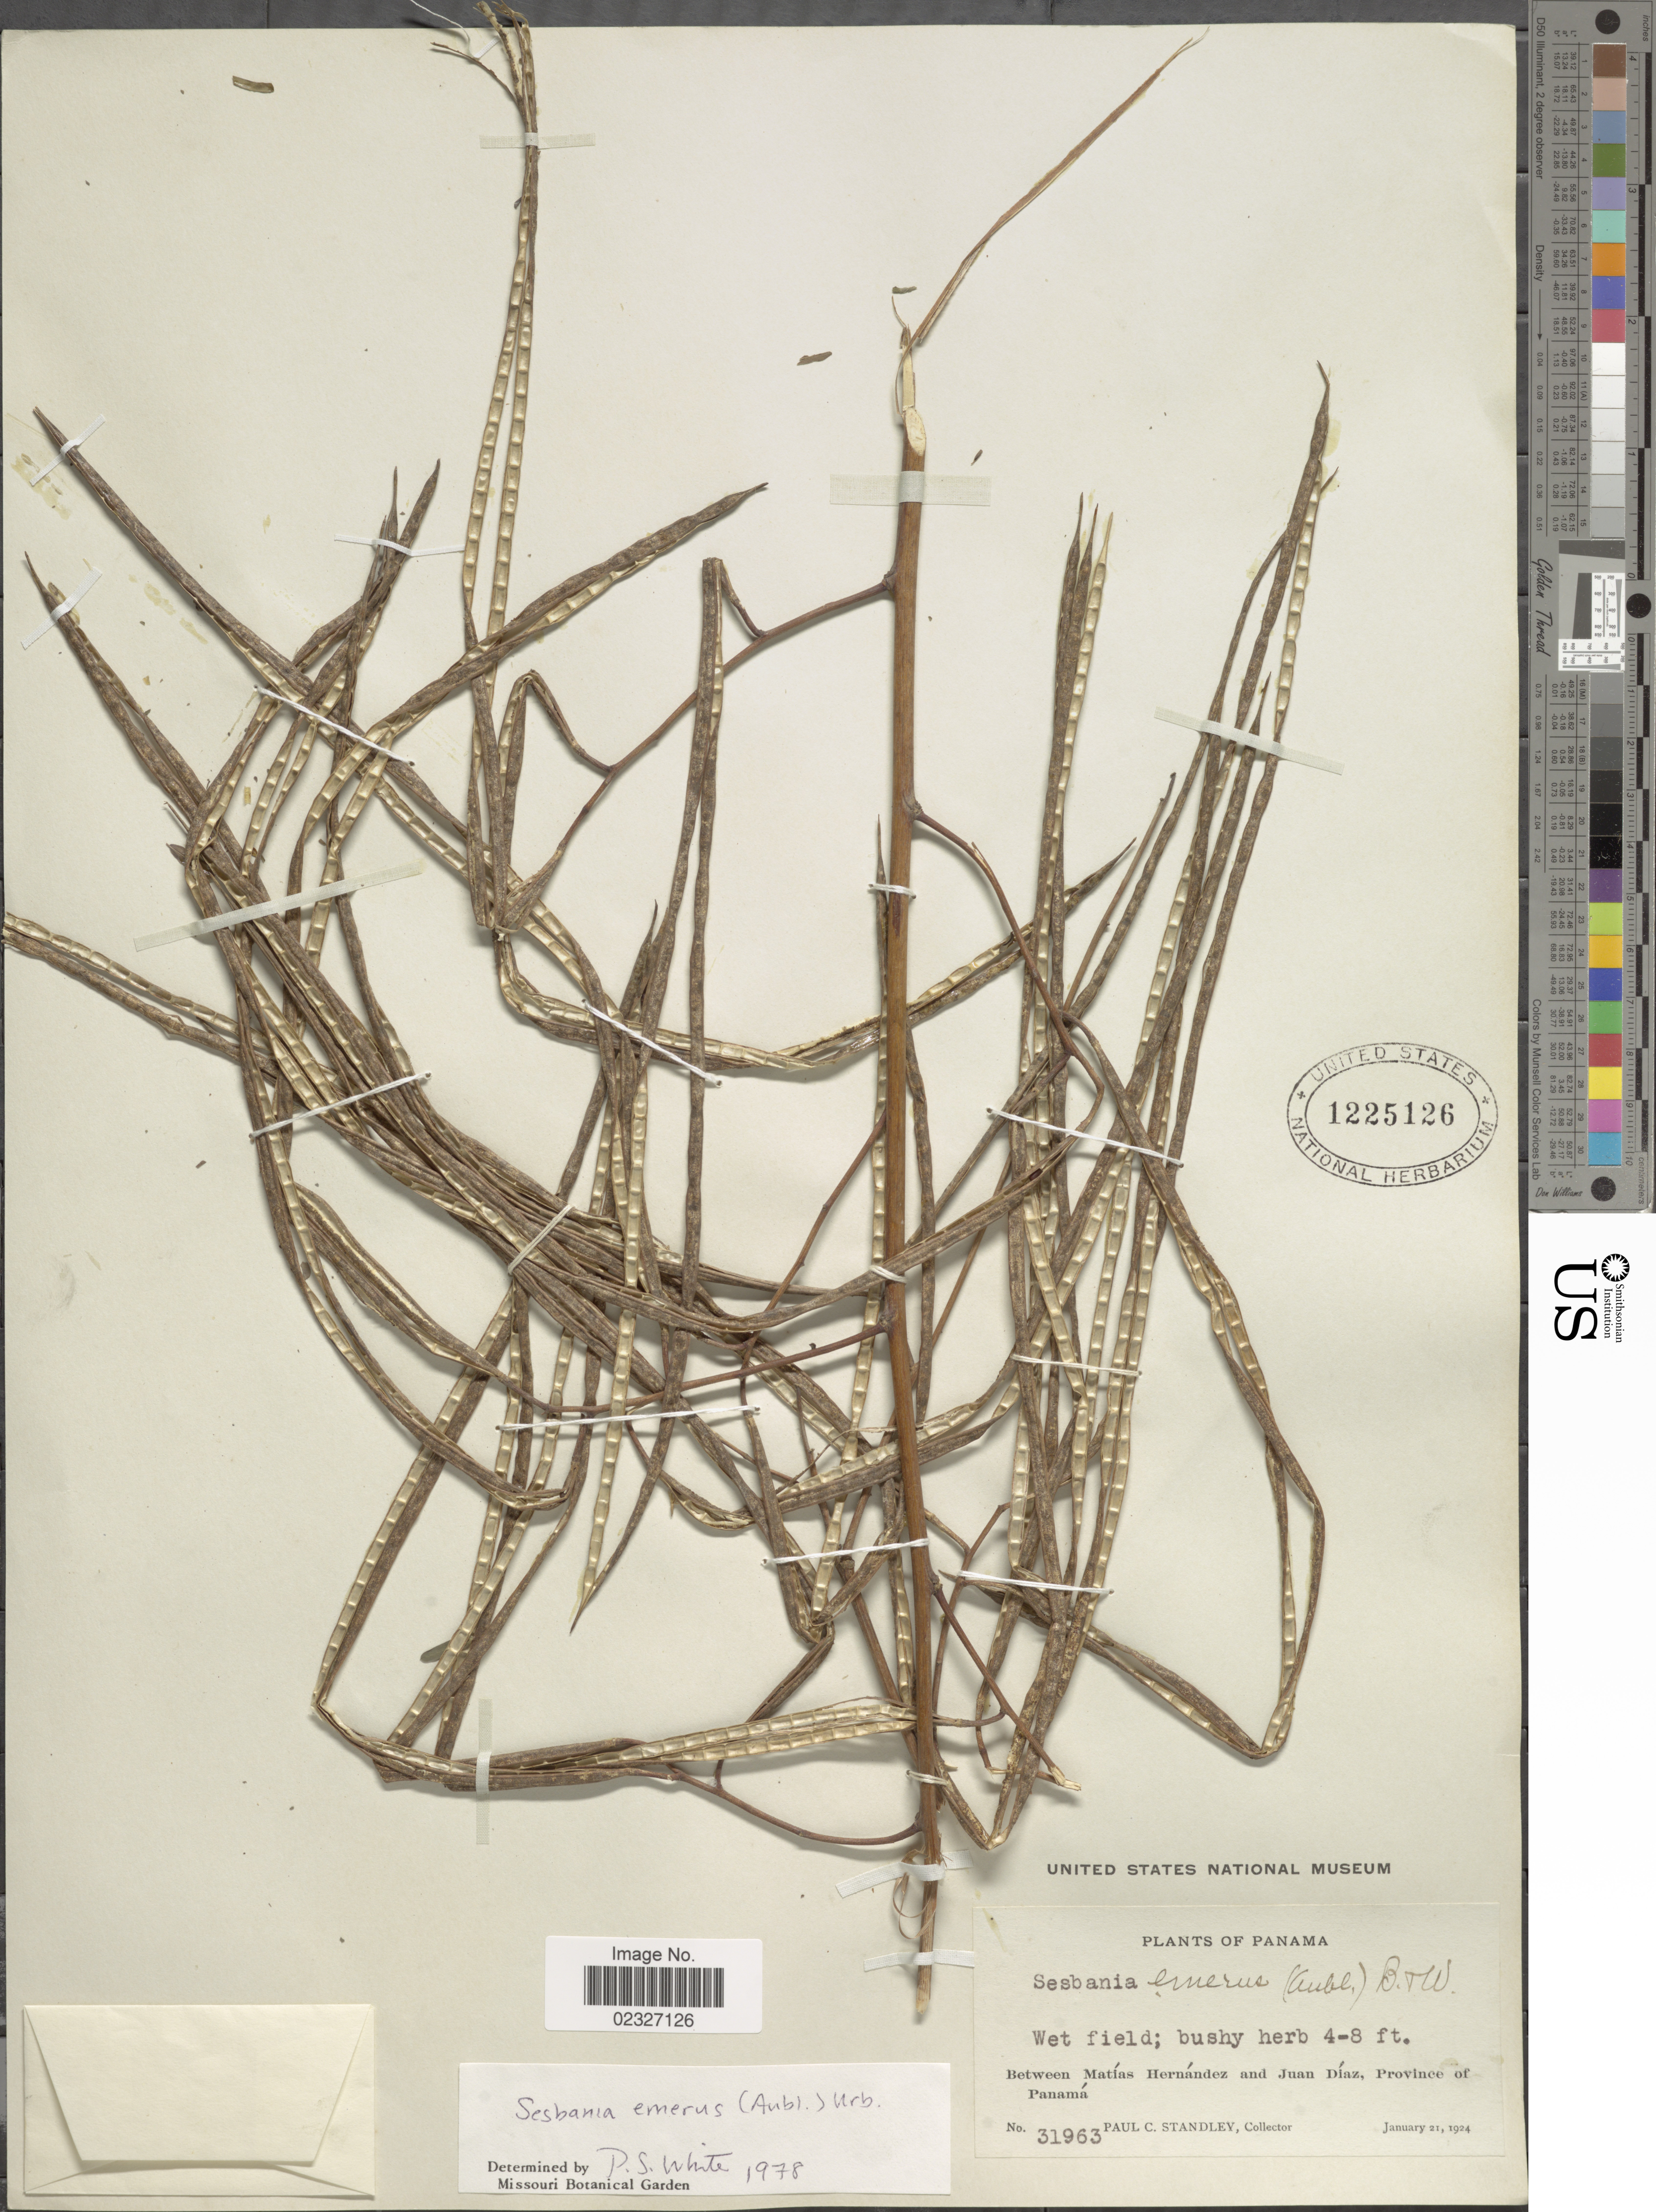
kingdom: Plantae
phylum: Tracheophyta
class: Magnoliopsida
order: Fabales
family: Fabaceae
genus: Sesbania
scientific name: Sesbania emerus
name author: (Aubl.) Urb.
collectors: P. C. Standley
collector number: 31963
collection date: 1924-01-21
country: Panama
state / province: Panamá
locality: Between Matías Herbández and Juan Díaz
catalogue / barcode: US 1225126